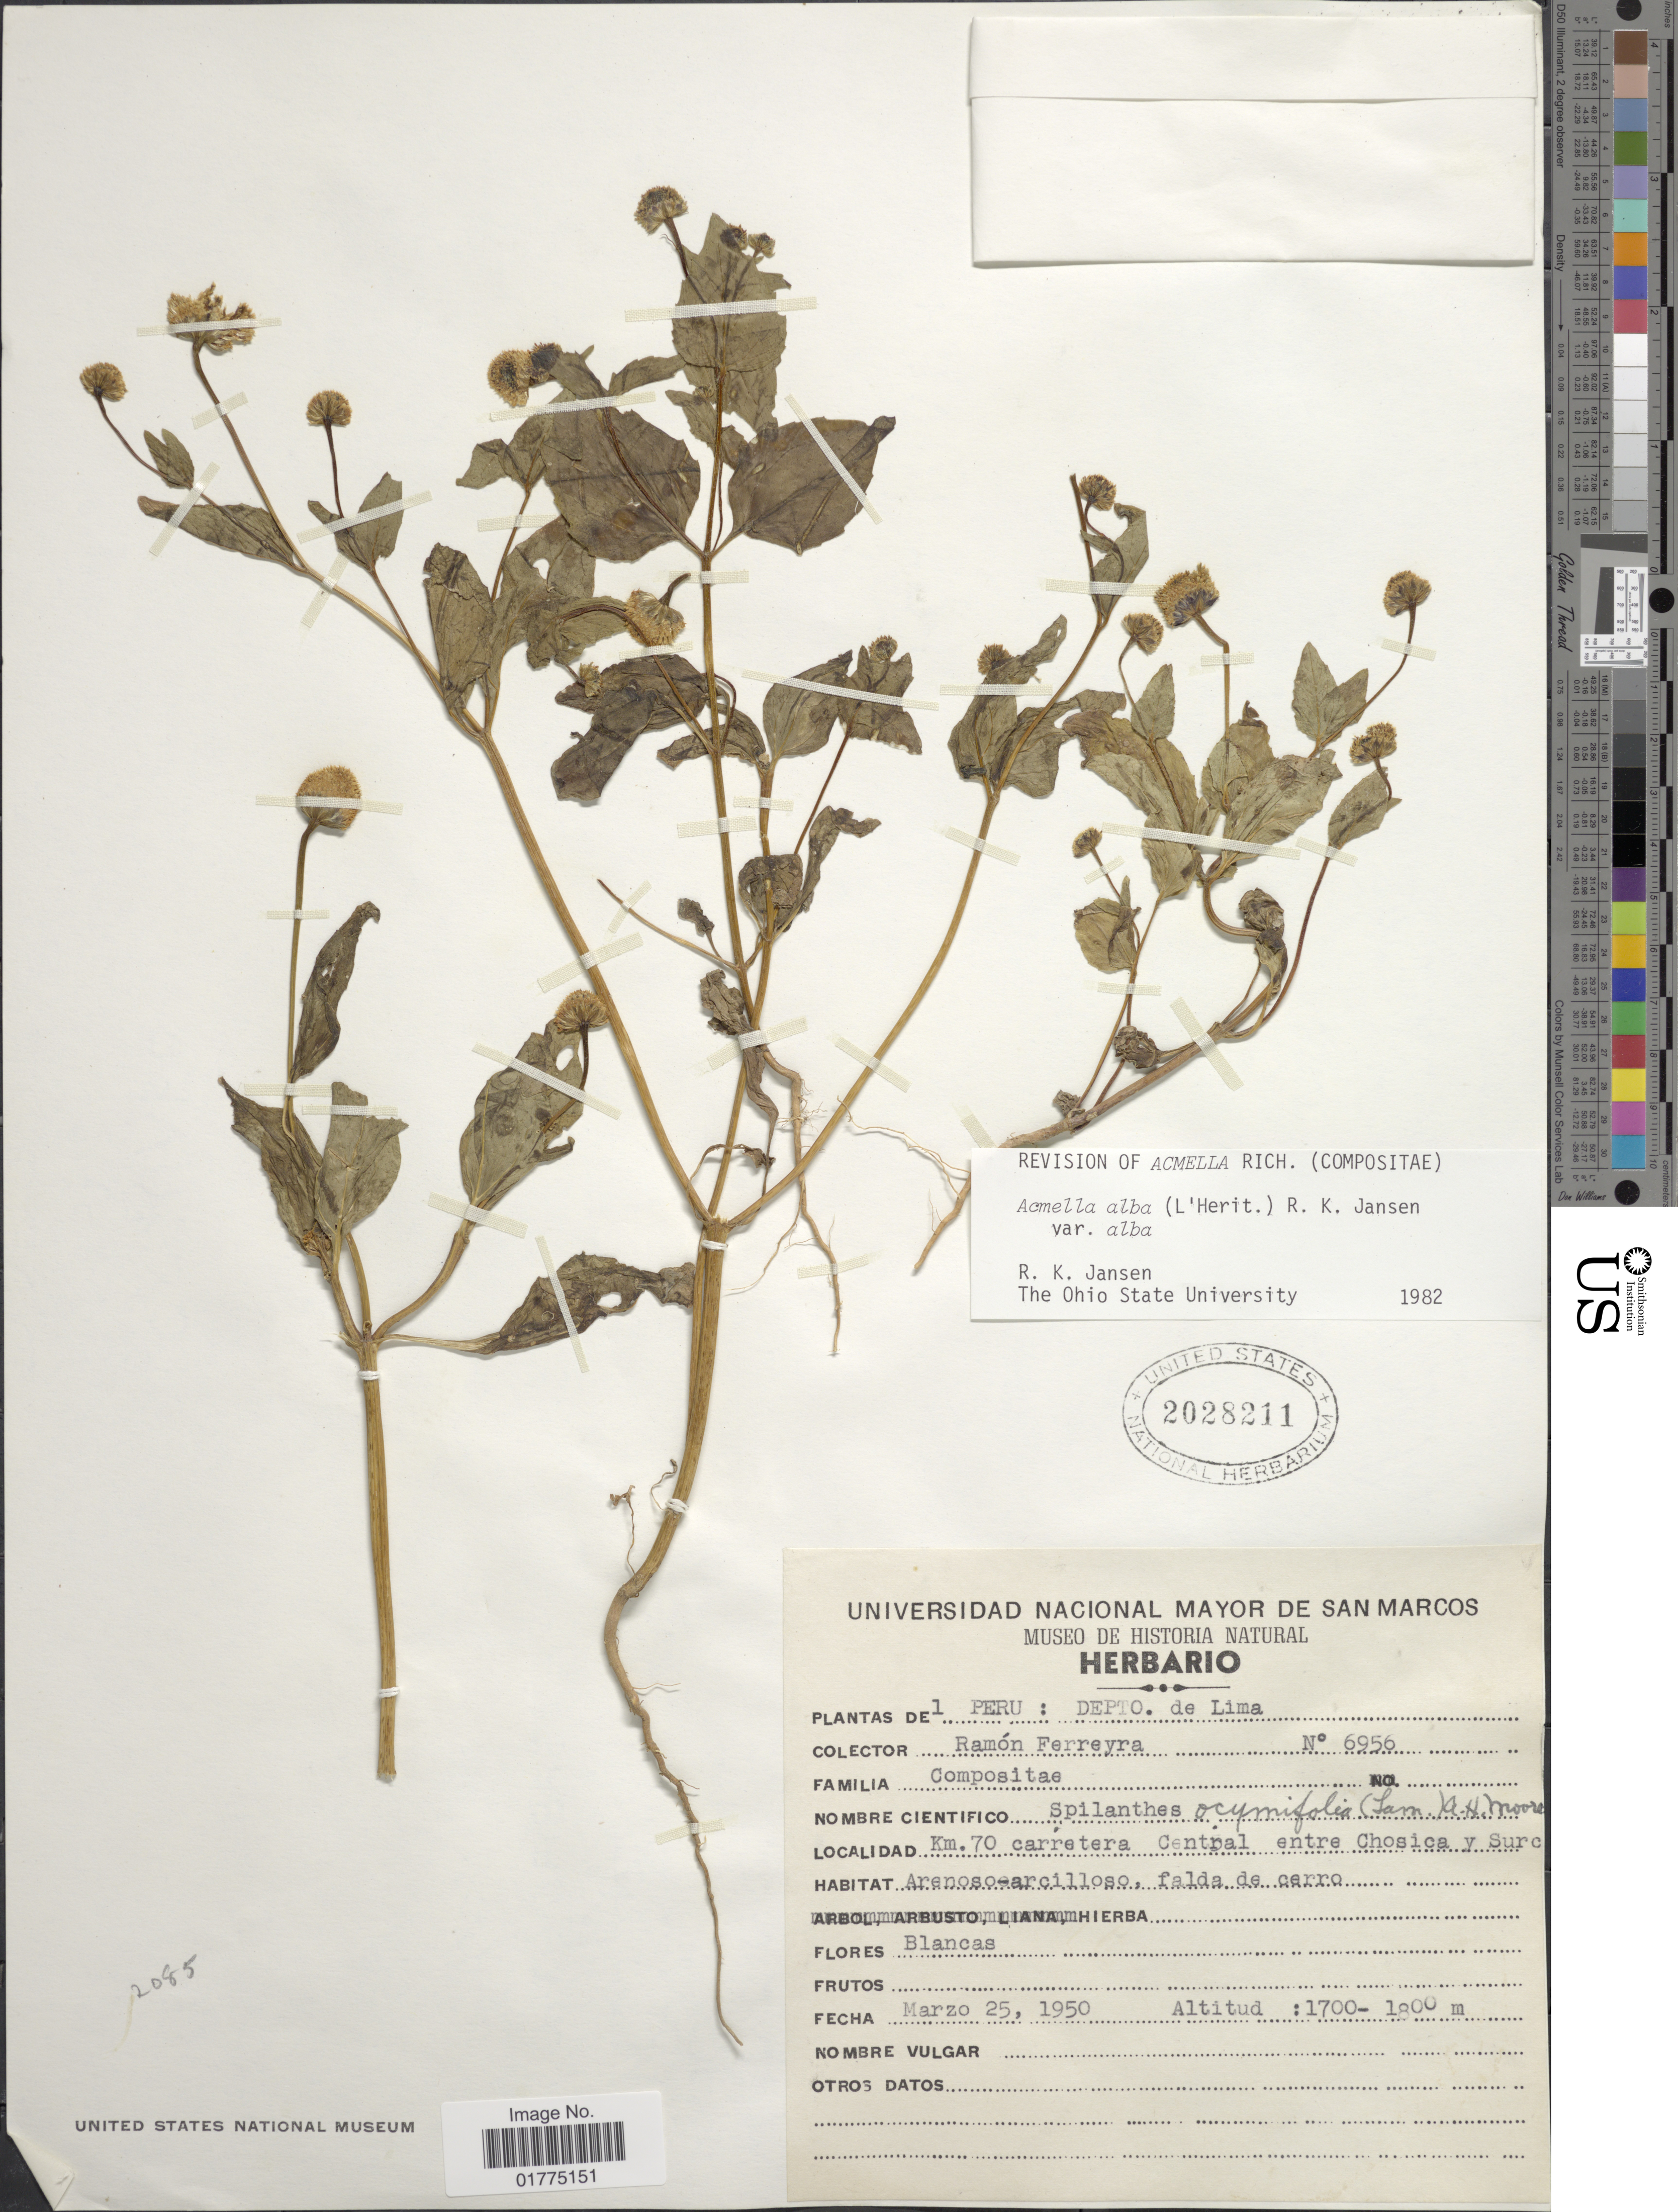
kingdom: Plantae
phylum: Tracheophyta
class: Magnoliopsida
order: Asterales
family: Asteraceae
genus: Acmella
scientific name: Acmella alba var. alba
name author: (L'Hér.) R.K. Jansen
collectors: R. A. Ferreyra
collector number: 6956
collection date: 1950-03-25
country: Peru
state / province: Lima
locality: Peru: Depto. de Lima. Km. 70 carretera Central entre Chosica y Surc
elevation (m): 1700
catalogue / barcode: US 2028211